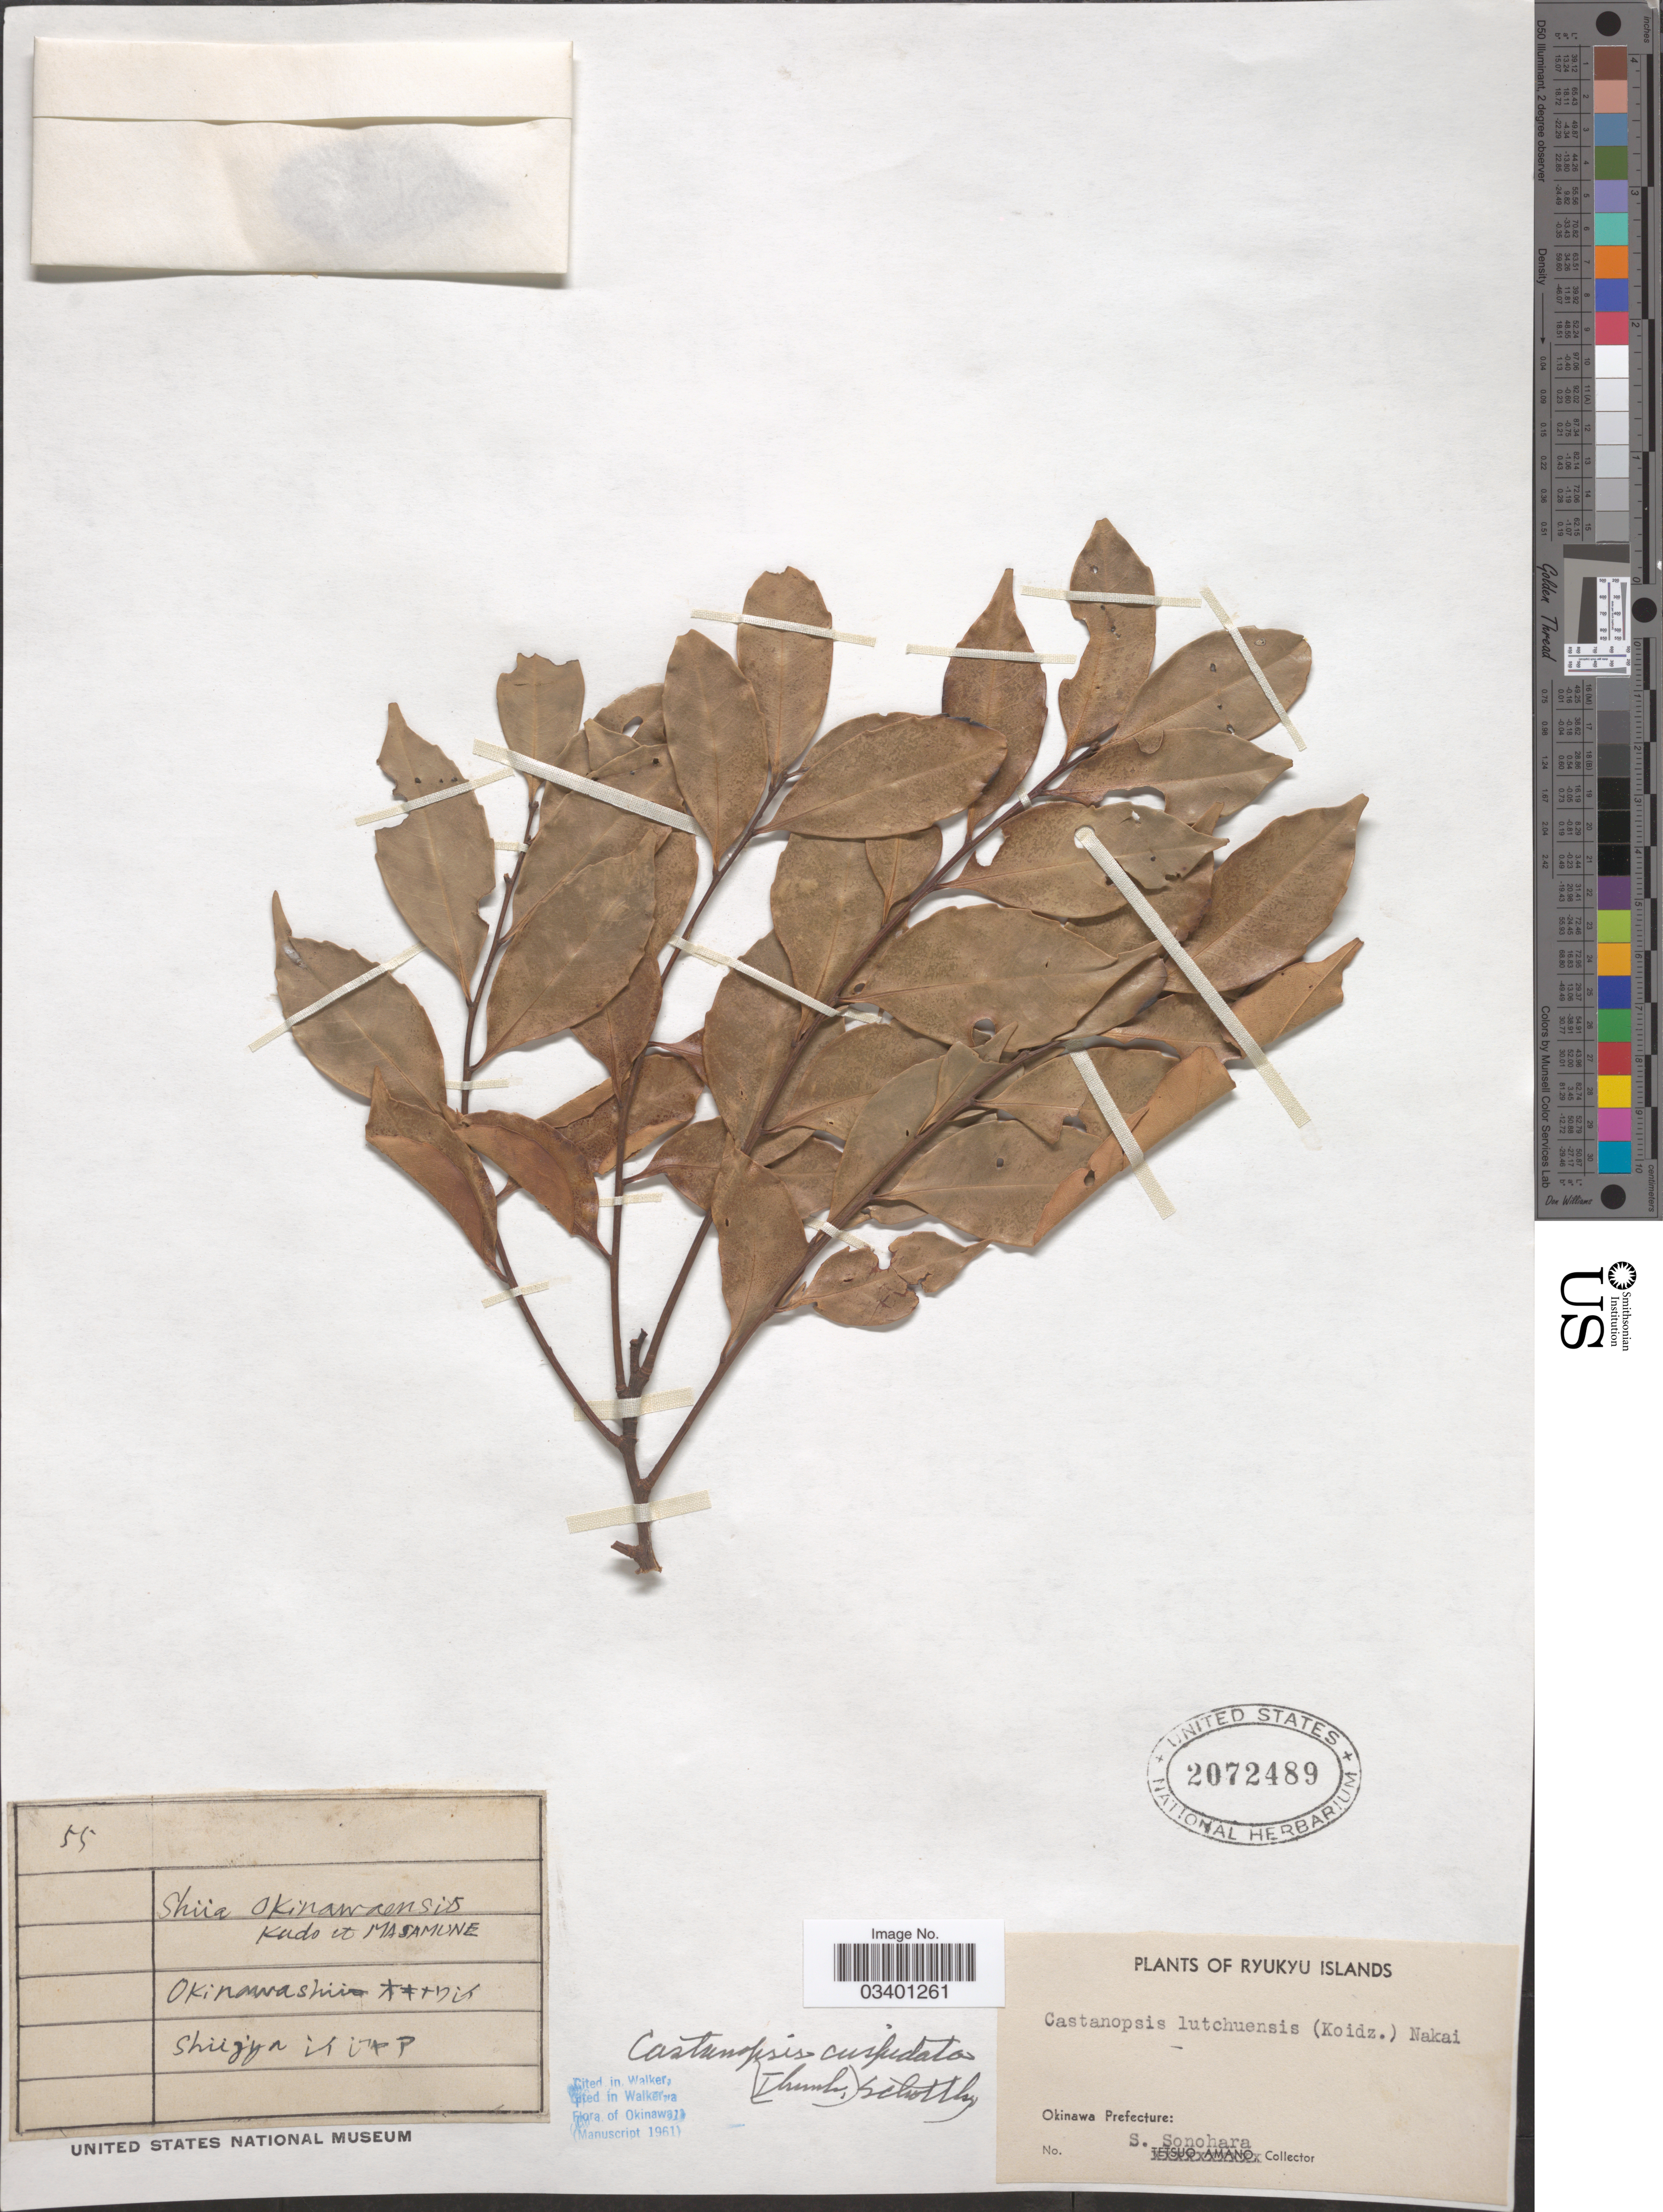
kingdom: Plantae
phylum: Tracheophyta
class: Magnoliopsida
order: Fagales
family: Fagaceae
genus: Castanopsis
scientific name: Castanopsis sieboldii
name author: (Makino) Hatus. ex T. Yamaz. & Mashiba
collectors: S. Sonohara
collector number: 55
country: Japan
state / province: Okinawa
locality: Ryukyu Islands. Okinawashii. Shügya [unsure placement]. Okinawa Prefecture.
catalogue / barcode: US 2072489